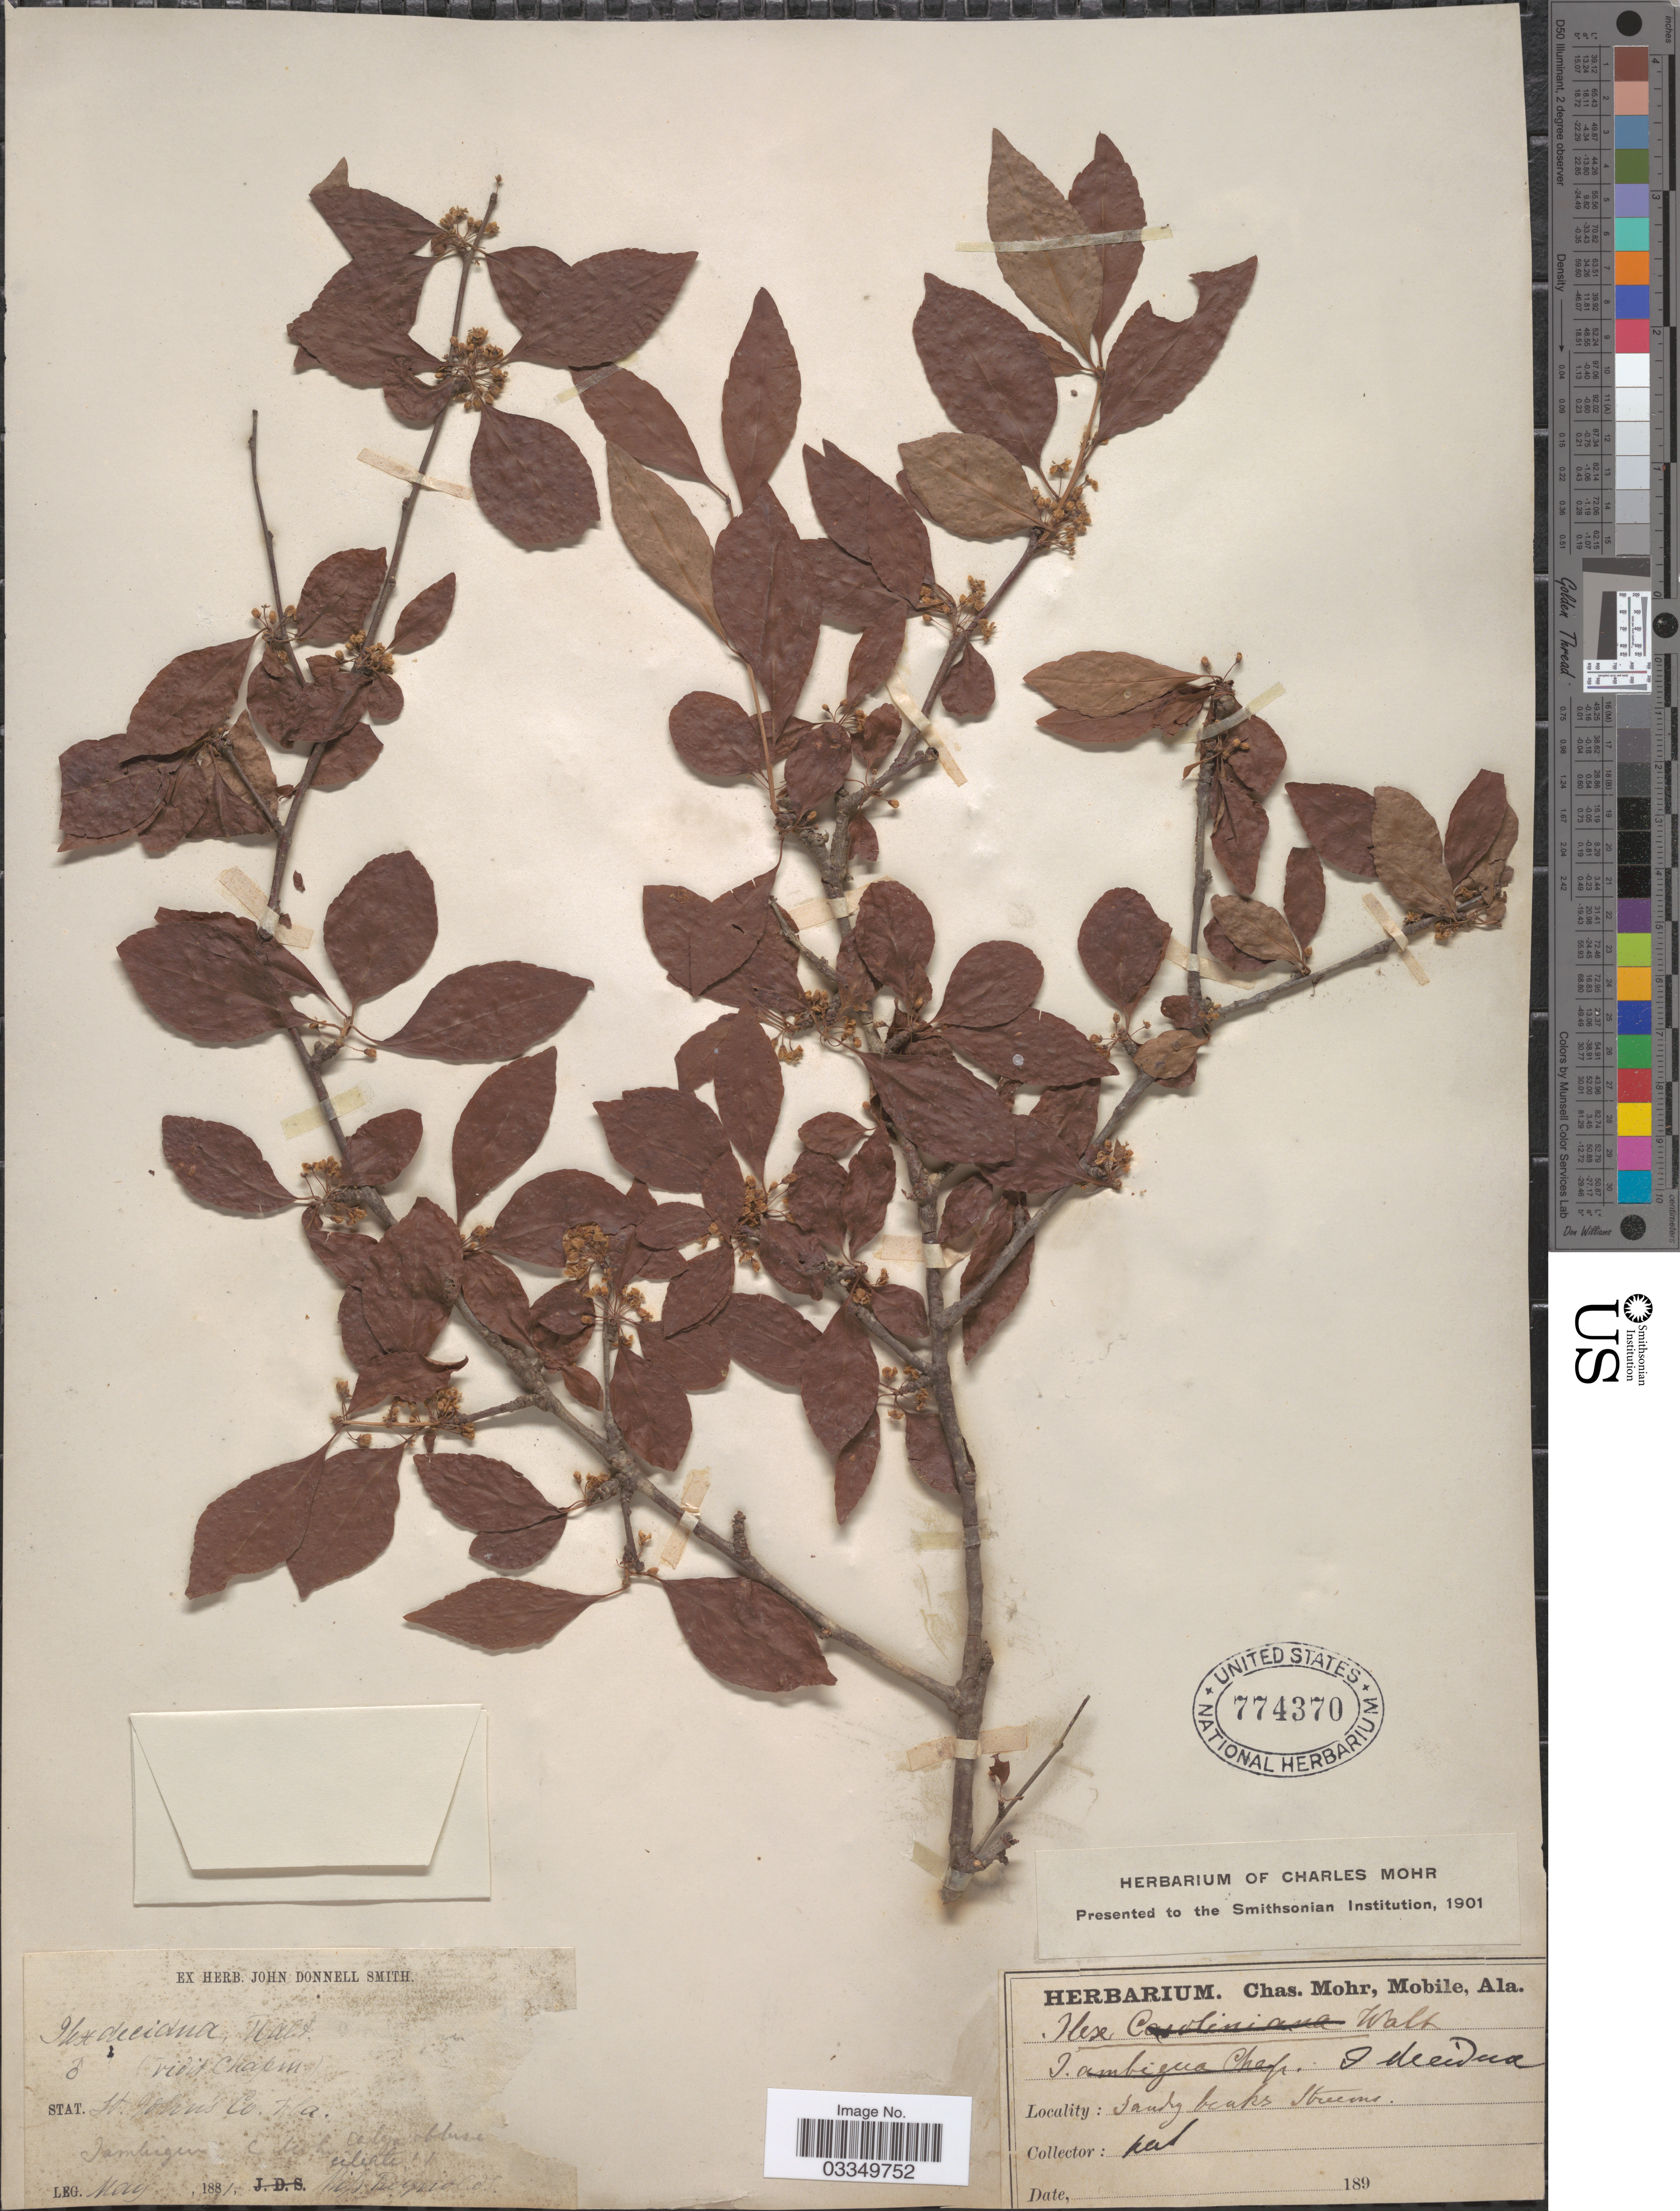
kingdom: Plantae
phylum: Tracheophyta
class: Magnoliopsida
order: Aquifoliales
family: Aquifoliaceae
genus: Ilex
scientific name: Ilex decidua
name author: Walter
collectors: -. Reynolds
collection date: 1881-05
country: United States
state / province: Florida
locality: Stat. St. John's Co.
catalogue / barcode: US 774370